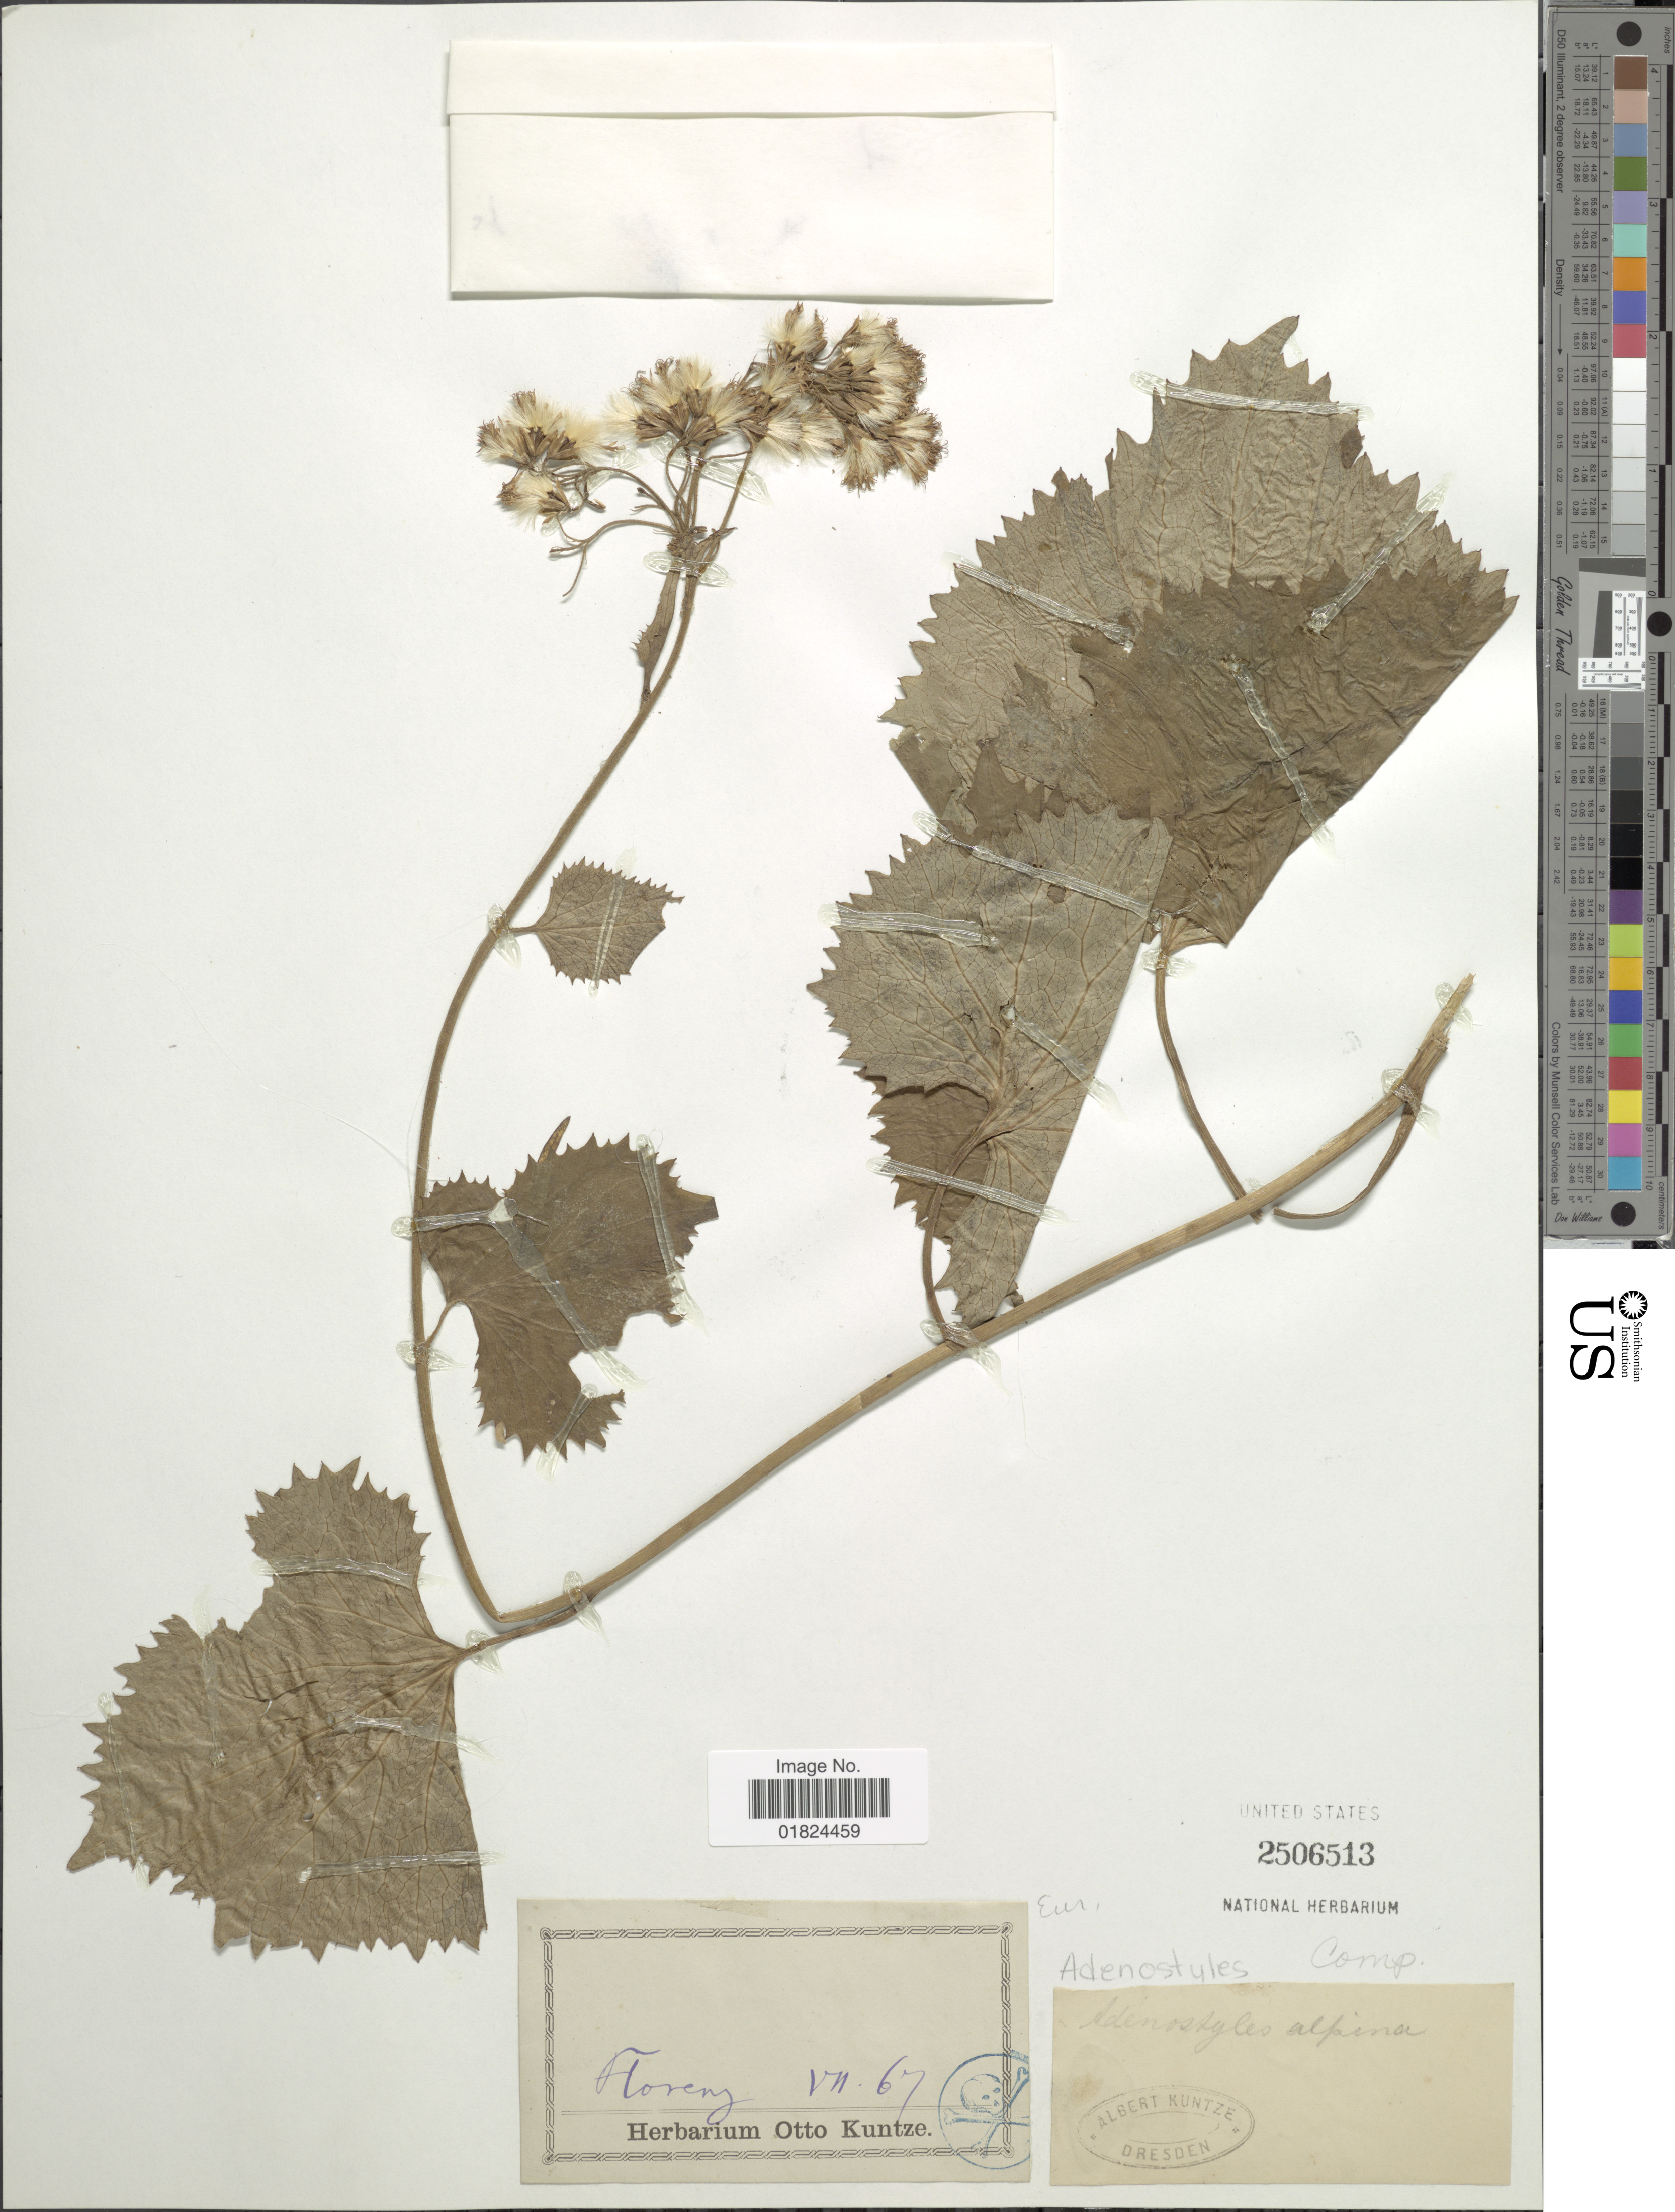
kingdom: Plantae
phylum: Tracheophyta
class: Magnoliopsida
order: Asterales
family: Asteraceae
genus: Adenostyles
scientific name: Adenostyles alpina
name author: (L.) Williams & Fingerh.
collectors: Florenz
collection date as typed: Transcribed d/m/y: /7/67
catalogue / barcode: US 2506513